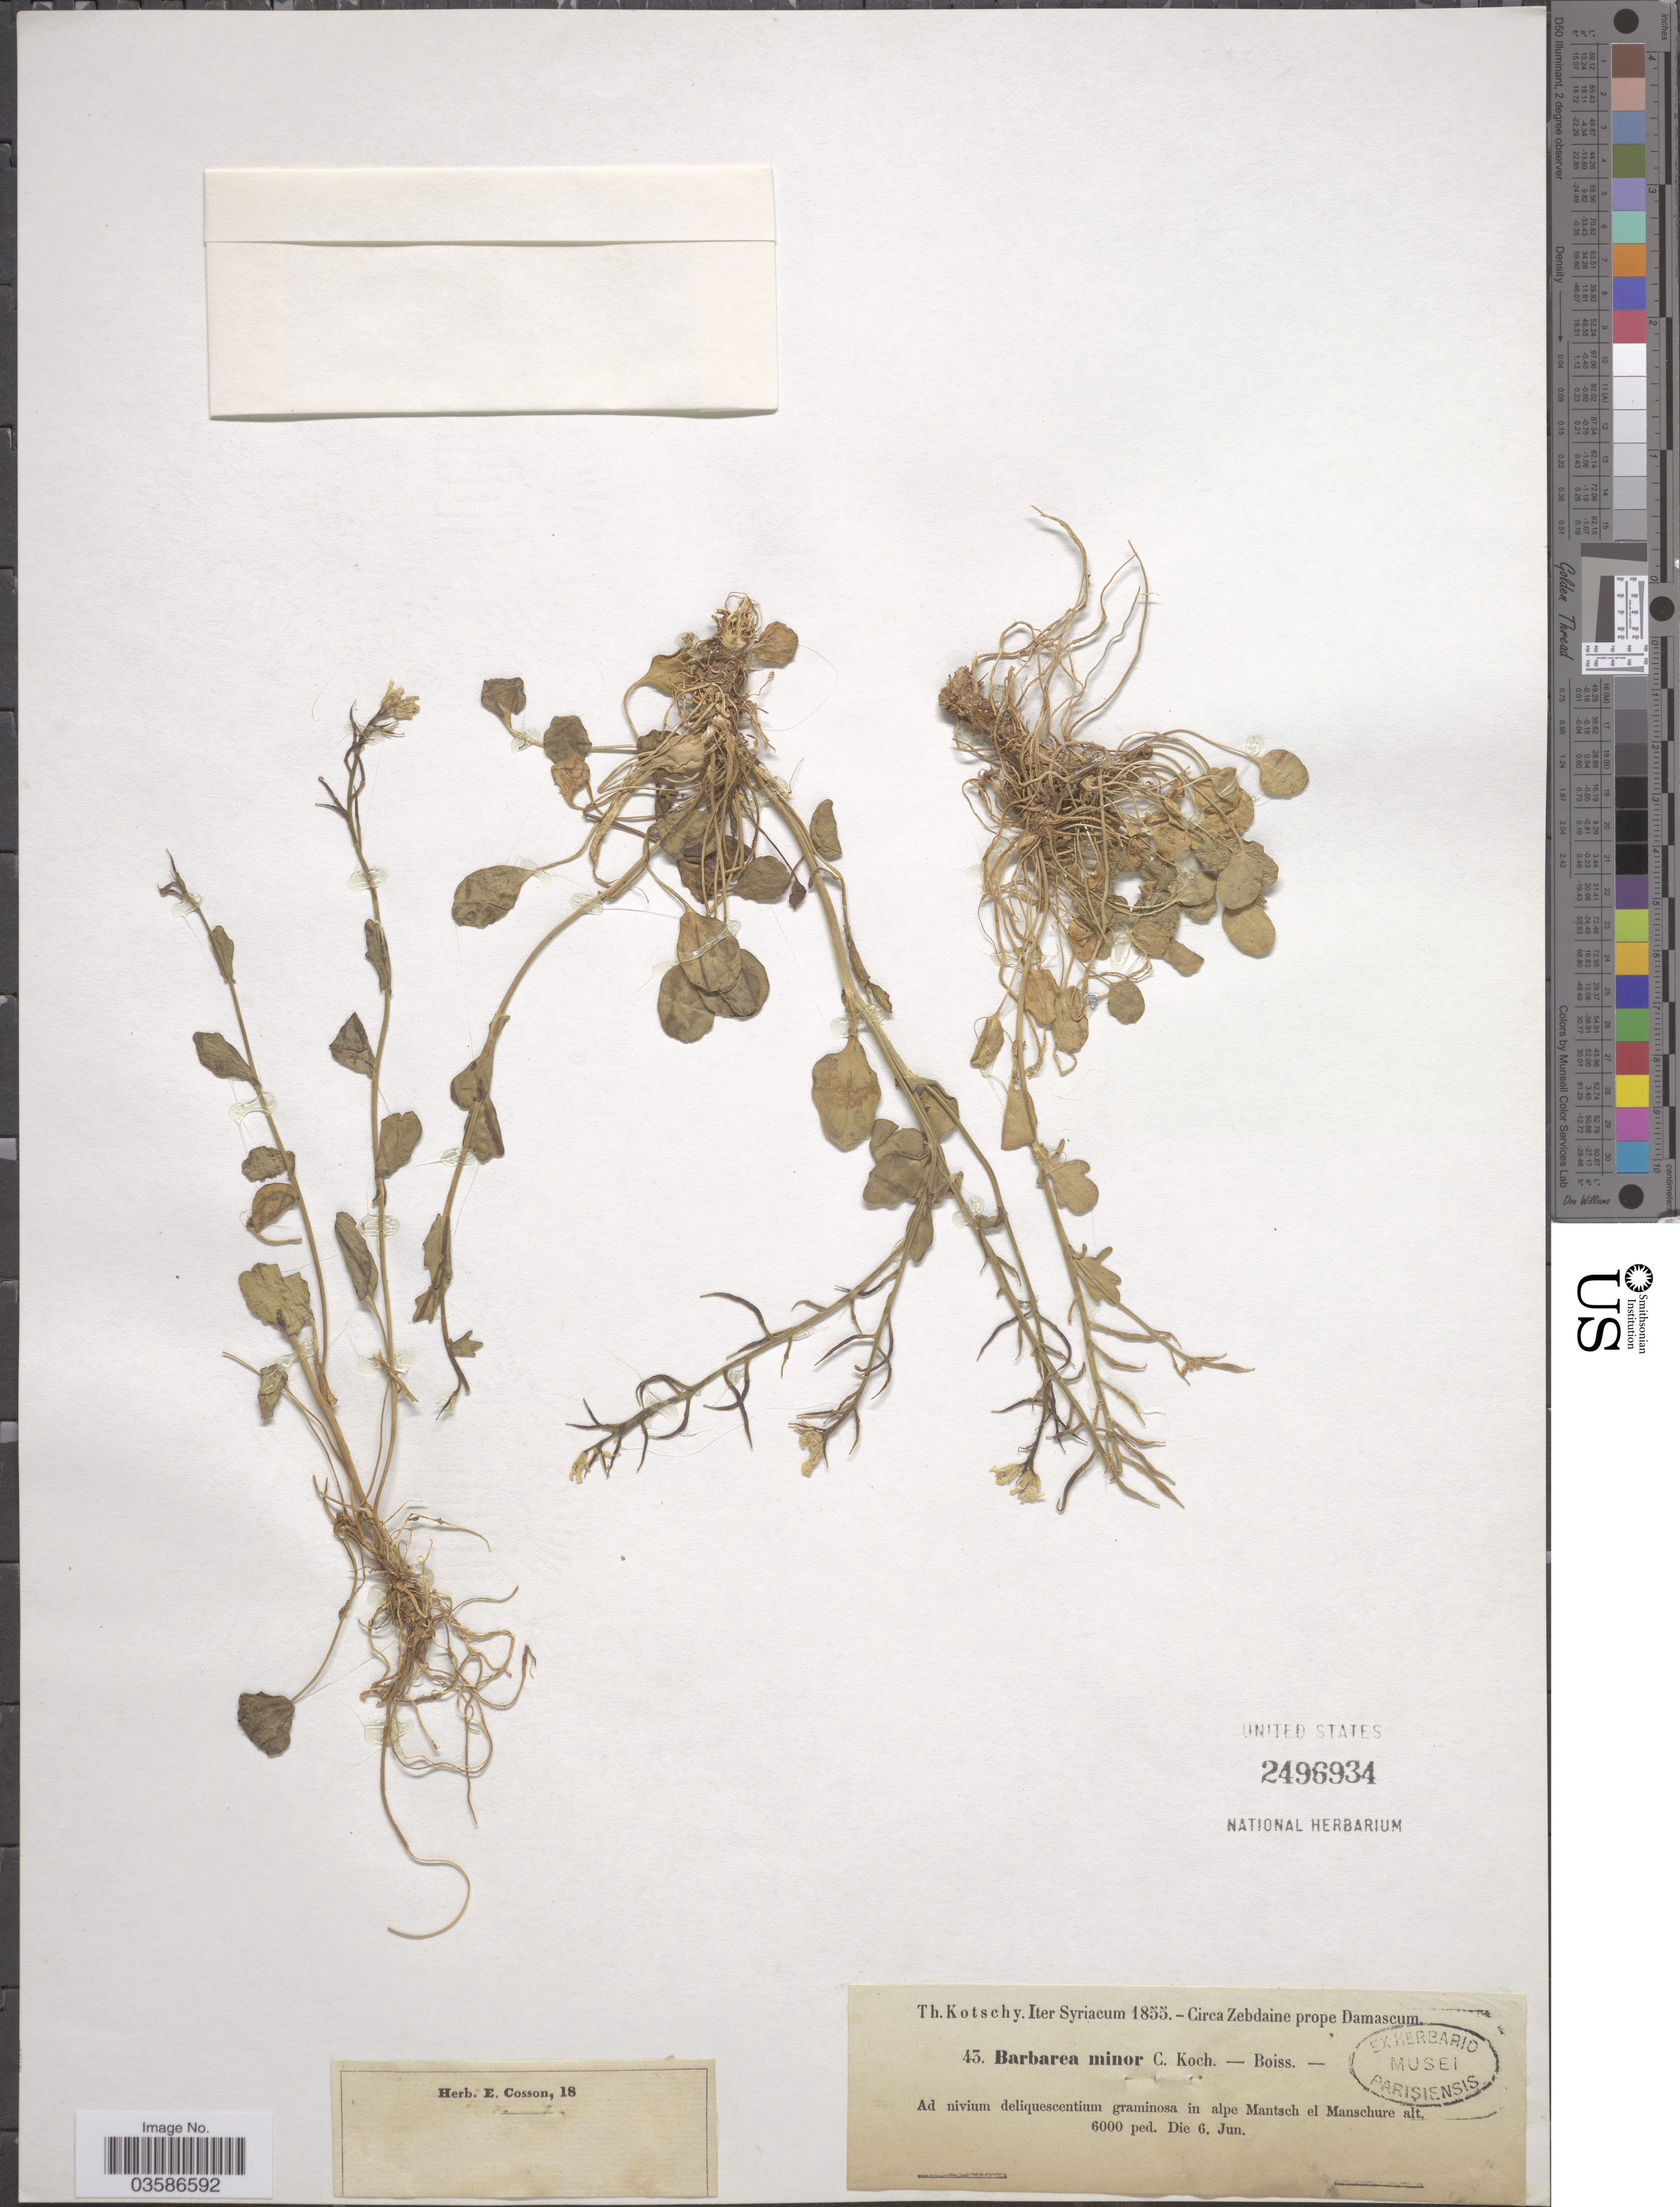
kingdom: Plantae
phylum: Tracheophyta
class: Magnoliopsida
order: Brassicales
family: Brassicaceae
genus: Barbarea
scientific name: Barbarea minor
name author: K. Koch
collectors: K. G. Kotschy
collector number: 43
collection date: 1855-06-06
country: Syria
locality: Circa Zebdaine prope Damascum. Ad nivium deliquescentium graminosa in alpe Mantsch el Manschure.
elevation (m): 1829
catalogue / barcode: US 2496934